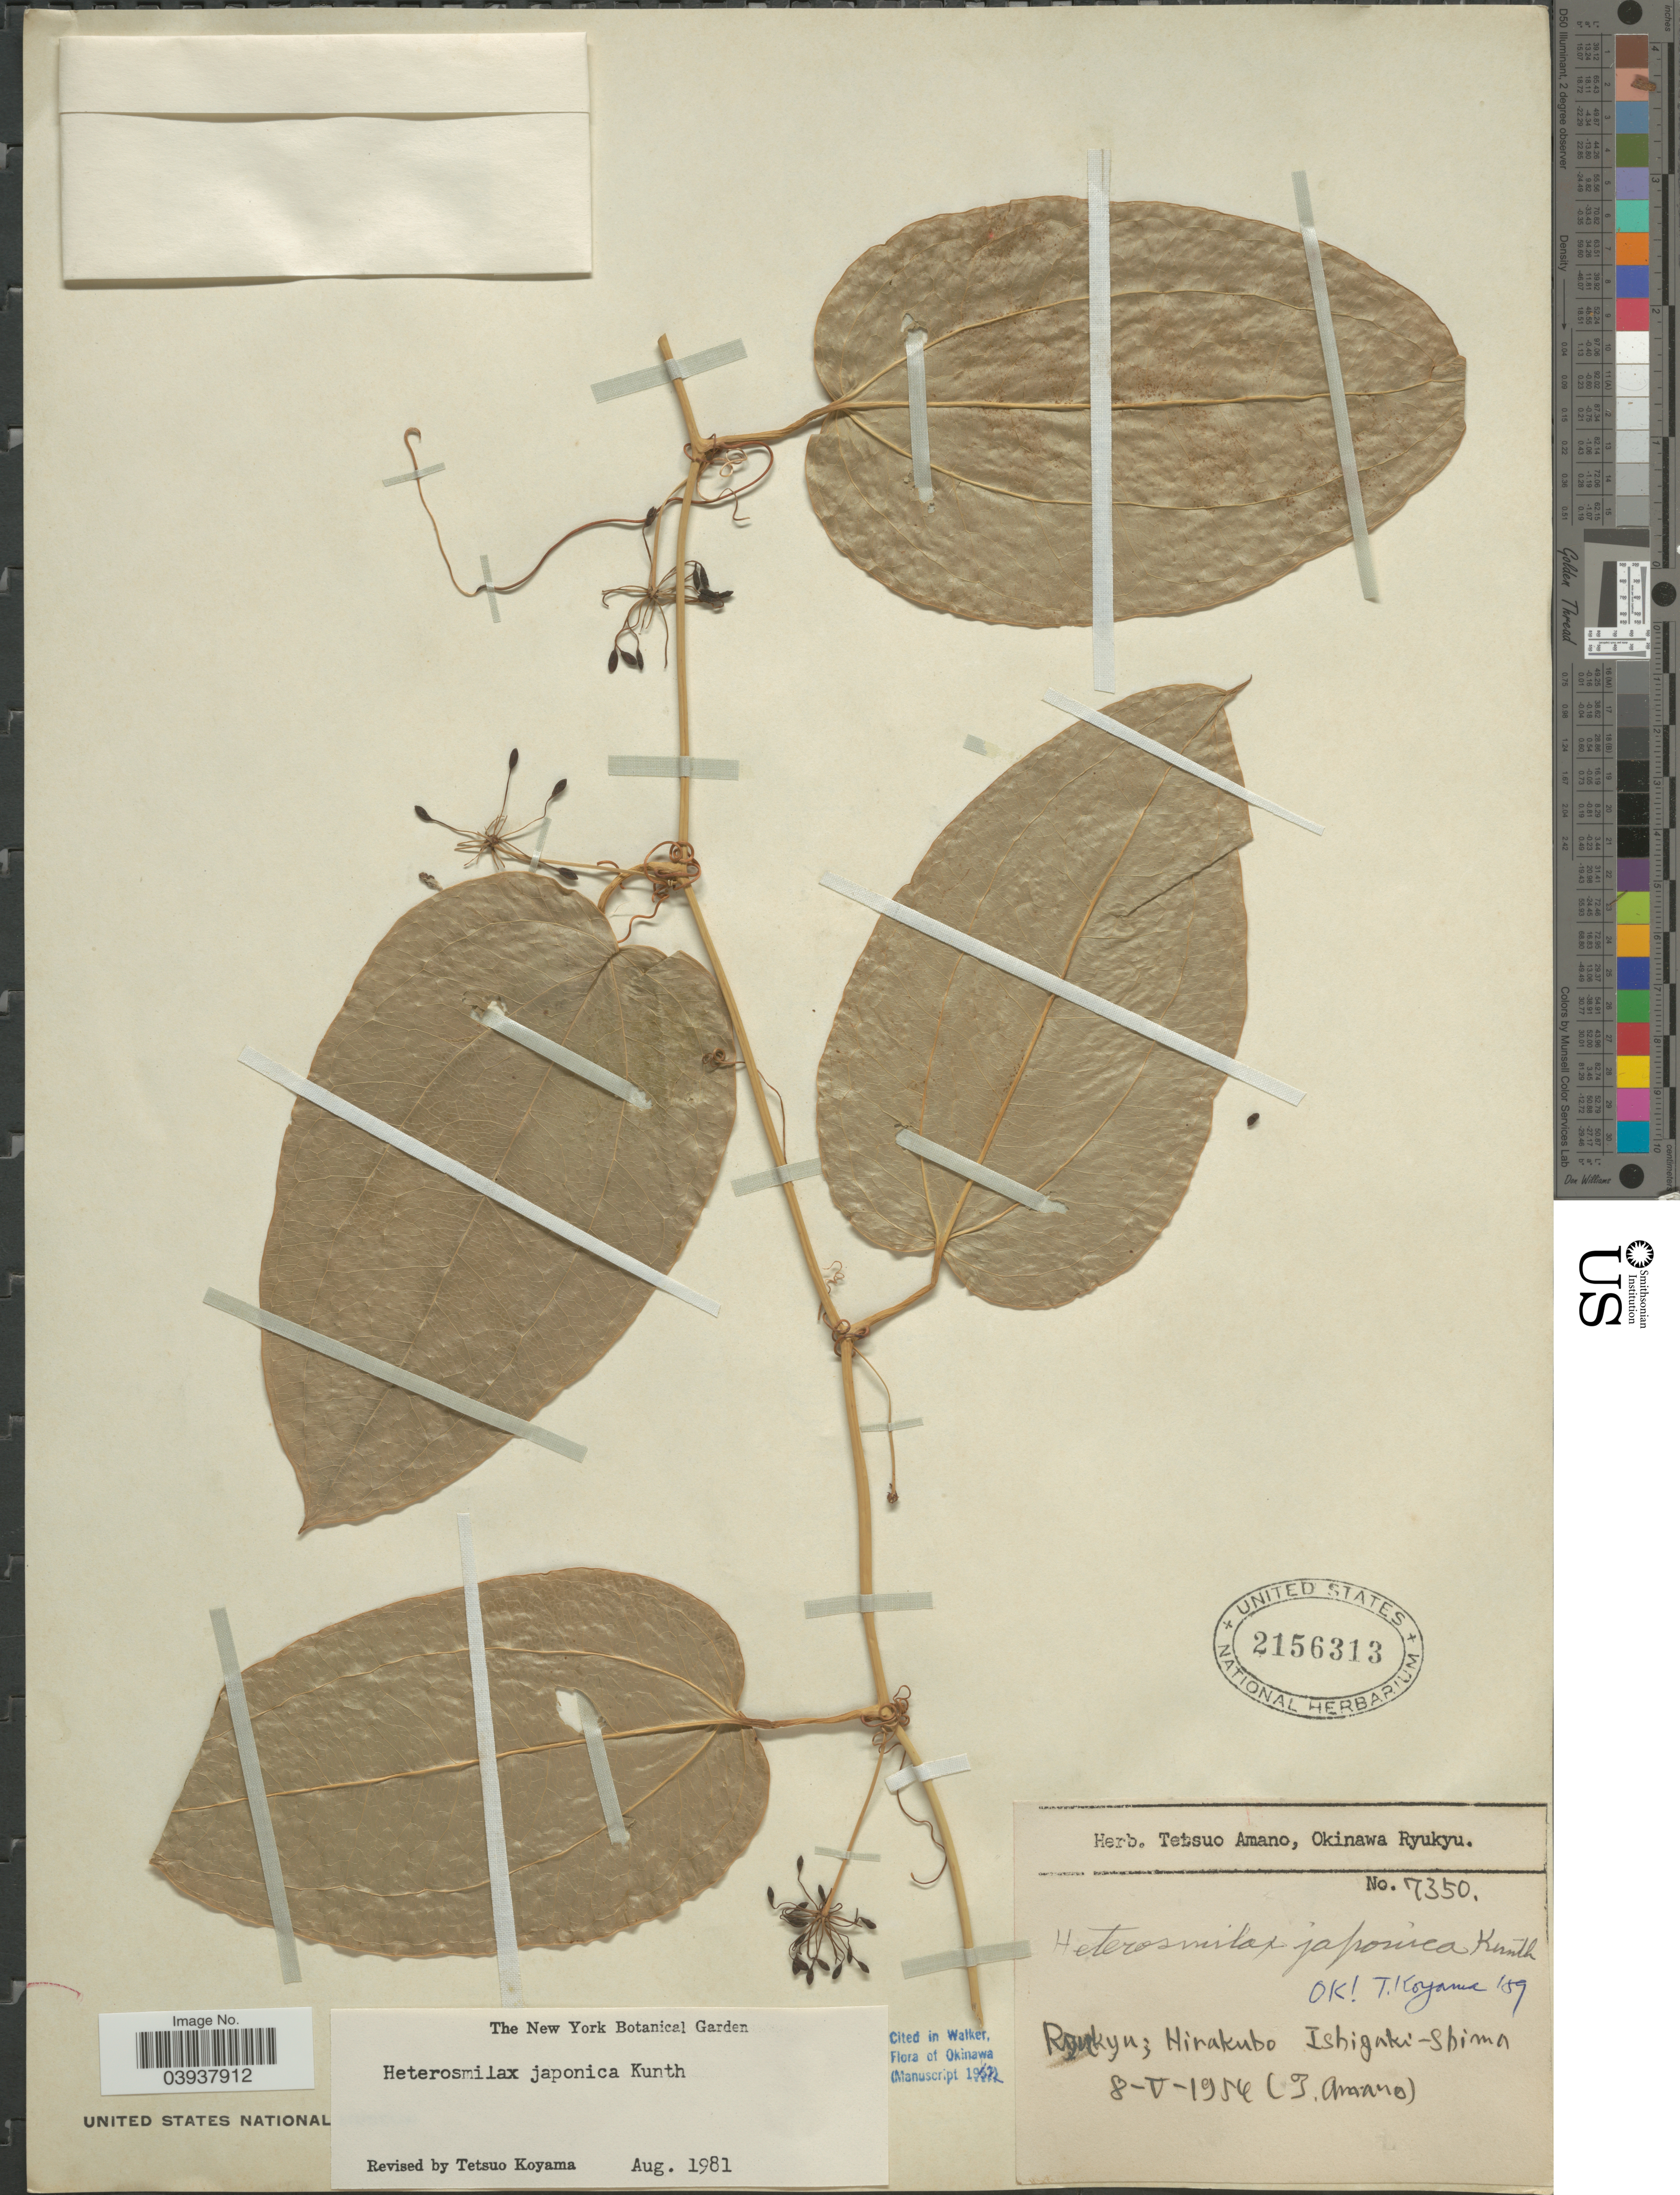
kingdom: Plantae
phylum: Tracheophyta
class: Liliopsida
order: Liliales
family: Smilacaceae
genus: Heterosmilax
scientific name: Heterosmilax japonica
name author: Kunth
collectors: J. Amaro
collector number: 7350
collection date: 1954-05-08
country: Japan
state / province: Okinawa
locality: Ryukyu; Hirakubo Ishigaki-Shima.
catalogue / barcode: US 2156313